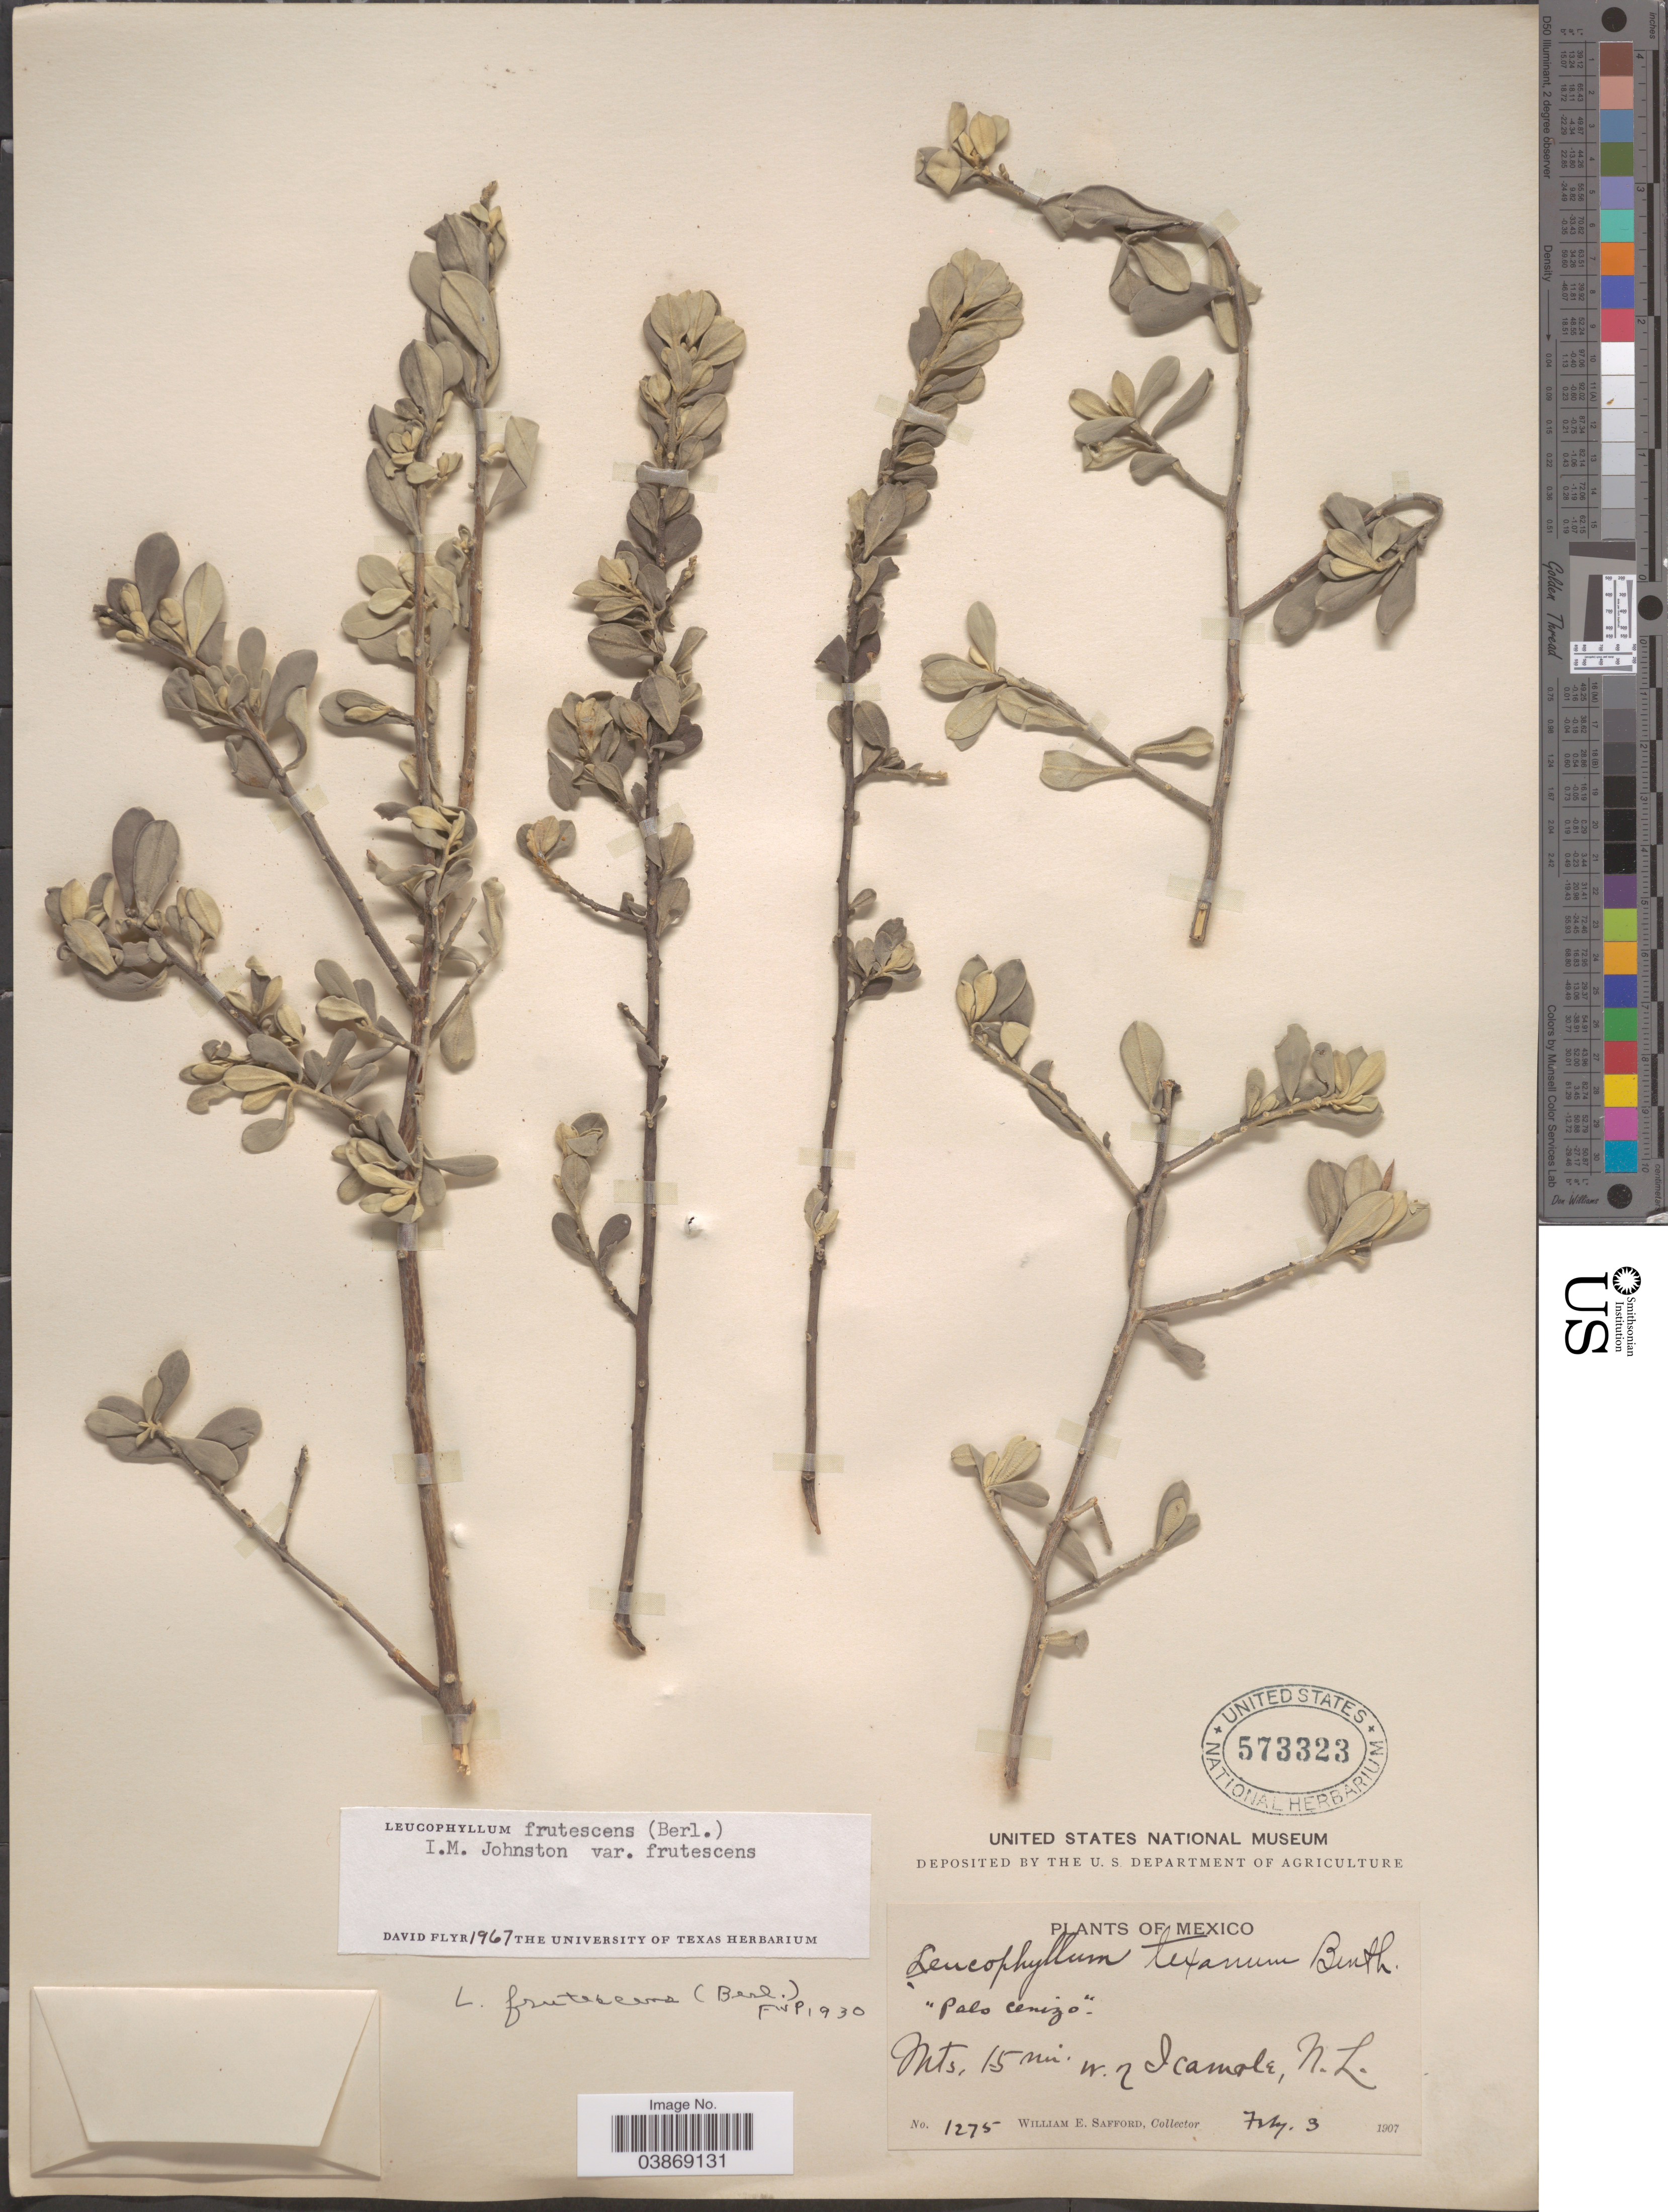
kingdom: Plantae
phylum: Tracheophyta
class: Magnoliopsida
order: Lamiales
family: Scrophulariaceae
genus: Leucophyllum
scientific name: Leucophyllum frutescens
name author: (Berland.) I.M. Johnst.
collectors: W. E. Safford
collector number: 1275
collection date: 1907-02-03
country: Mexico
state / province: Nuevo León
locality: Mts., 15 mi. w.n. Icamole.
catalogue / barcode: US 573323